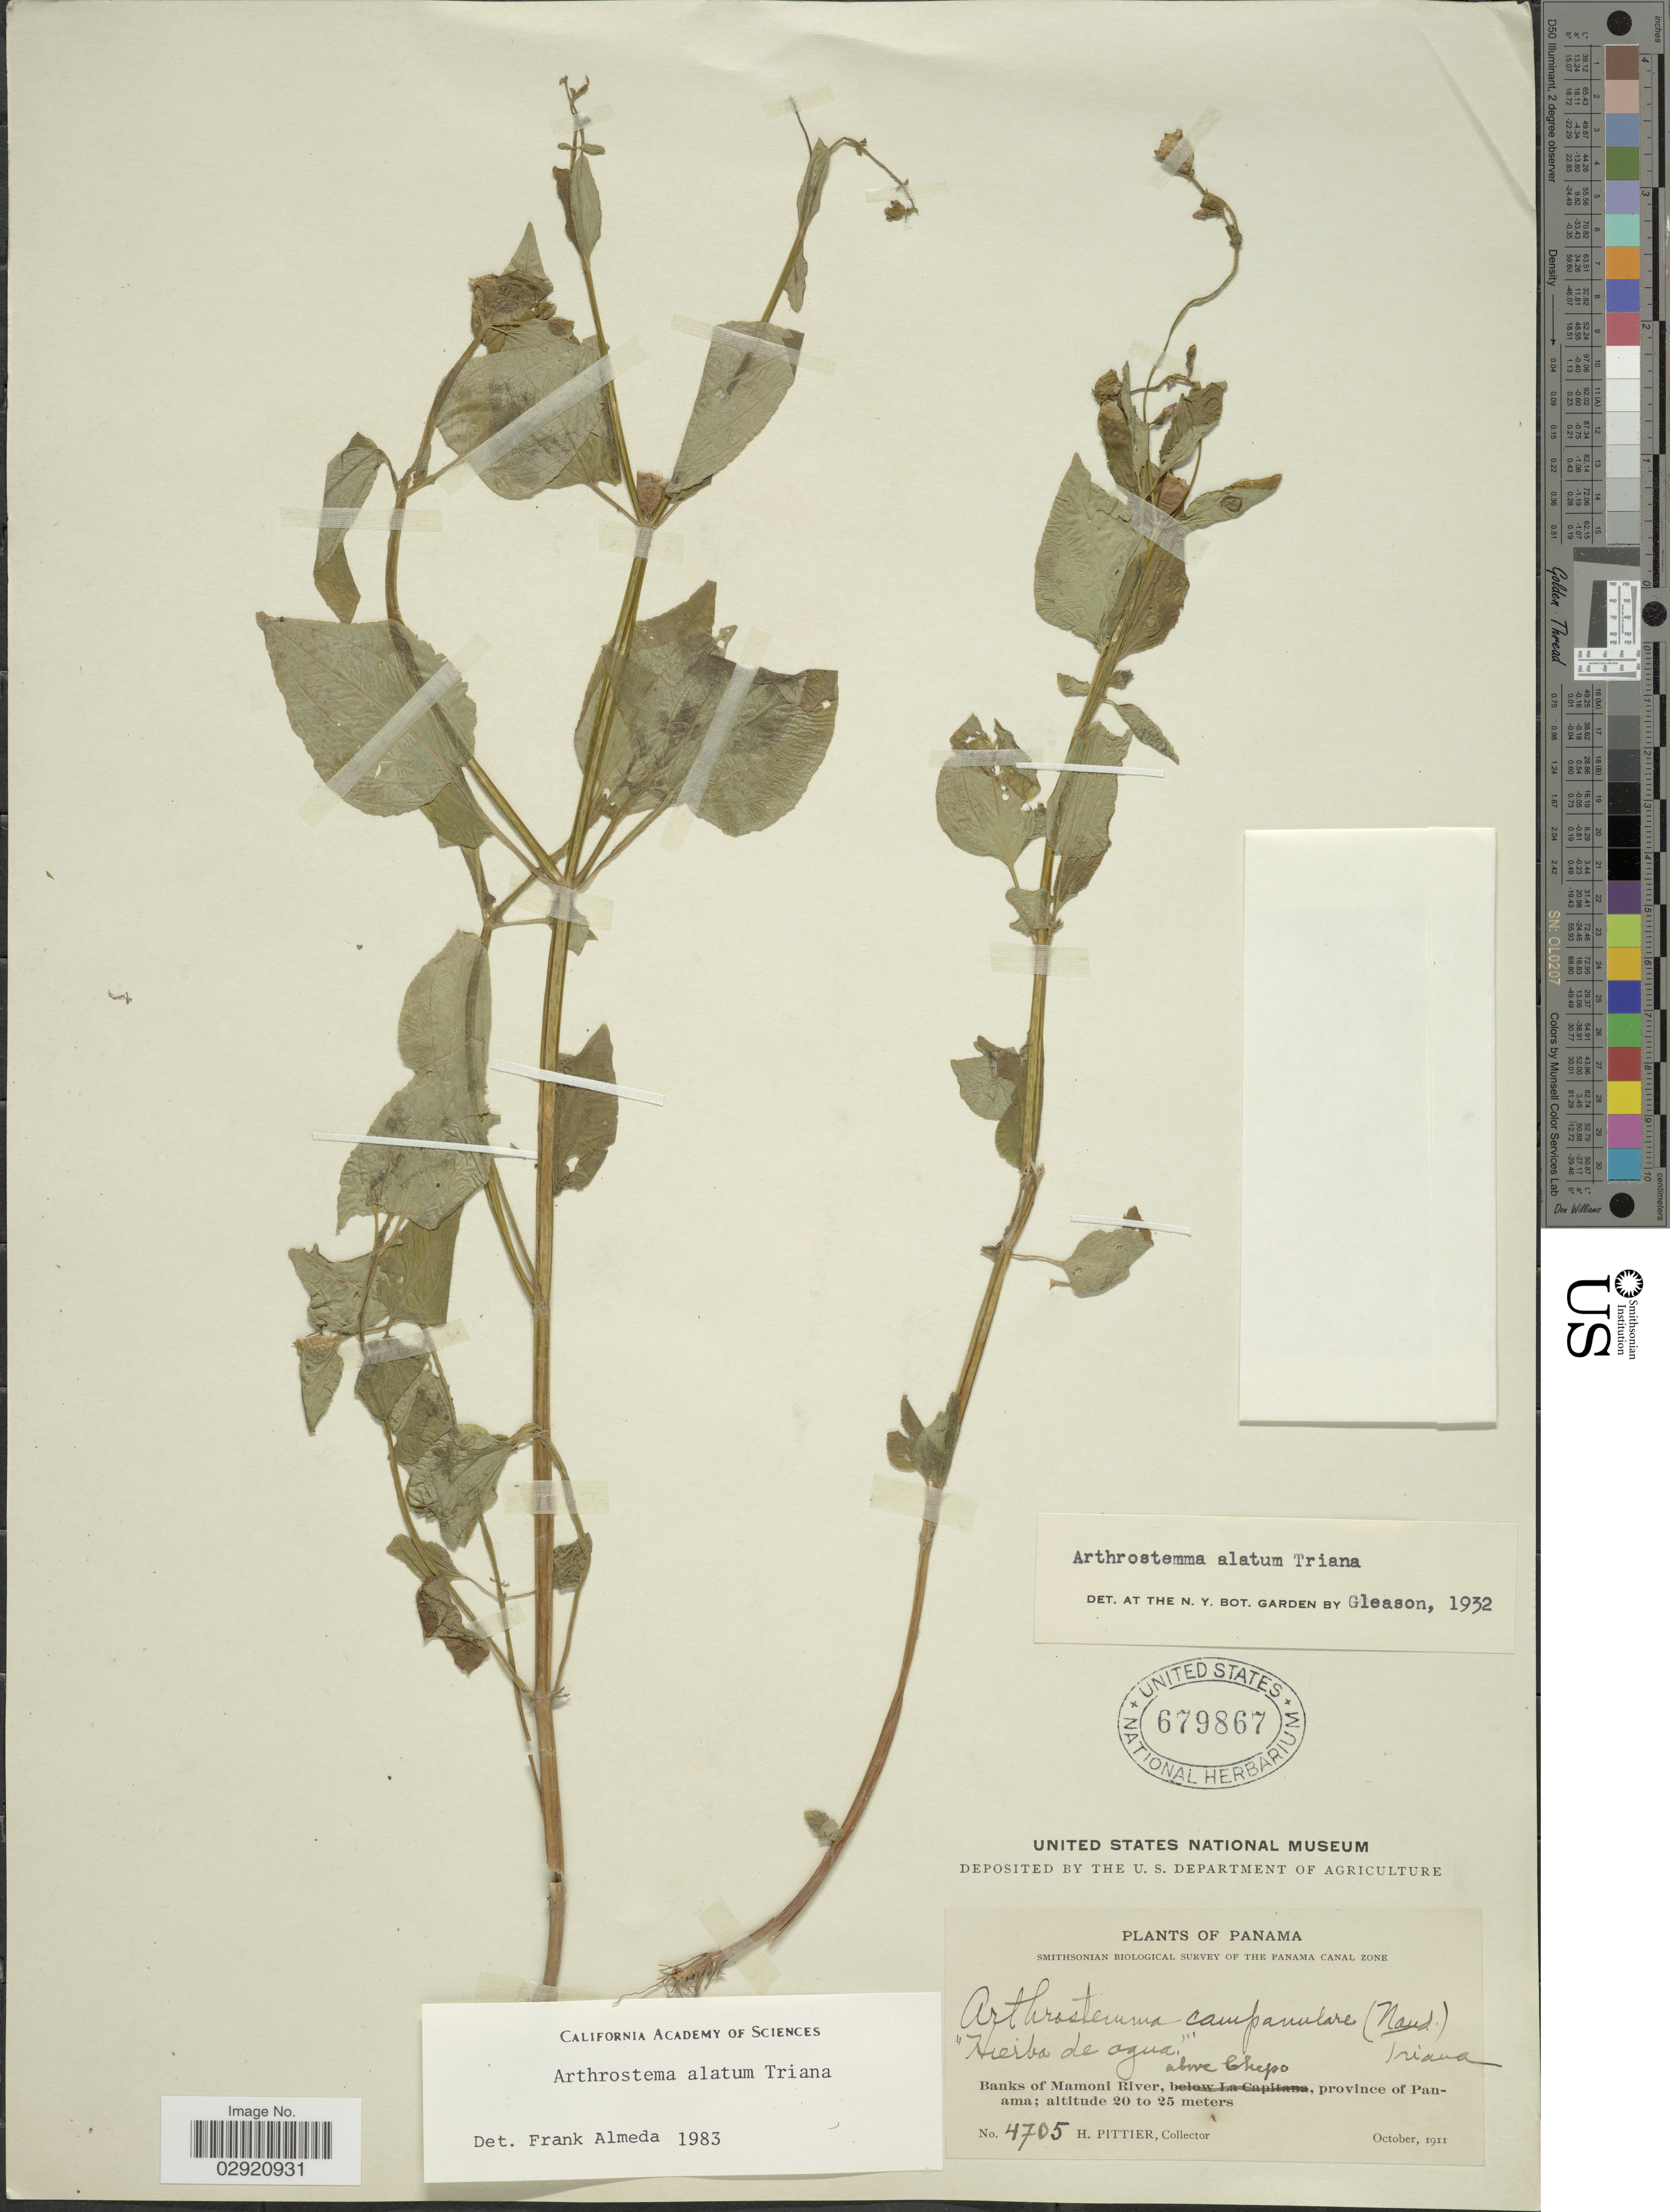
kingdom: Plantae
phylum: Tracheophyta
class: Magnoliopsida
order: Myrtales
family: Melastomataceae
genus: Arthrostemma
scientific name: Arthrostemma alatum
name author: Triana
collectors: H. F. Pittier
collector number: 4705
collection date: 1911-10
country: Panama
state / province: Panamá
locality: Banks of Mamoni Rivera, above Chepo.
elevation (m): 20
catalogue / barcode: US 679867